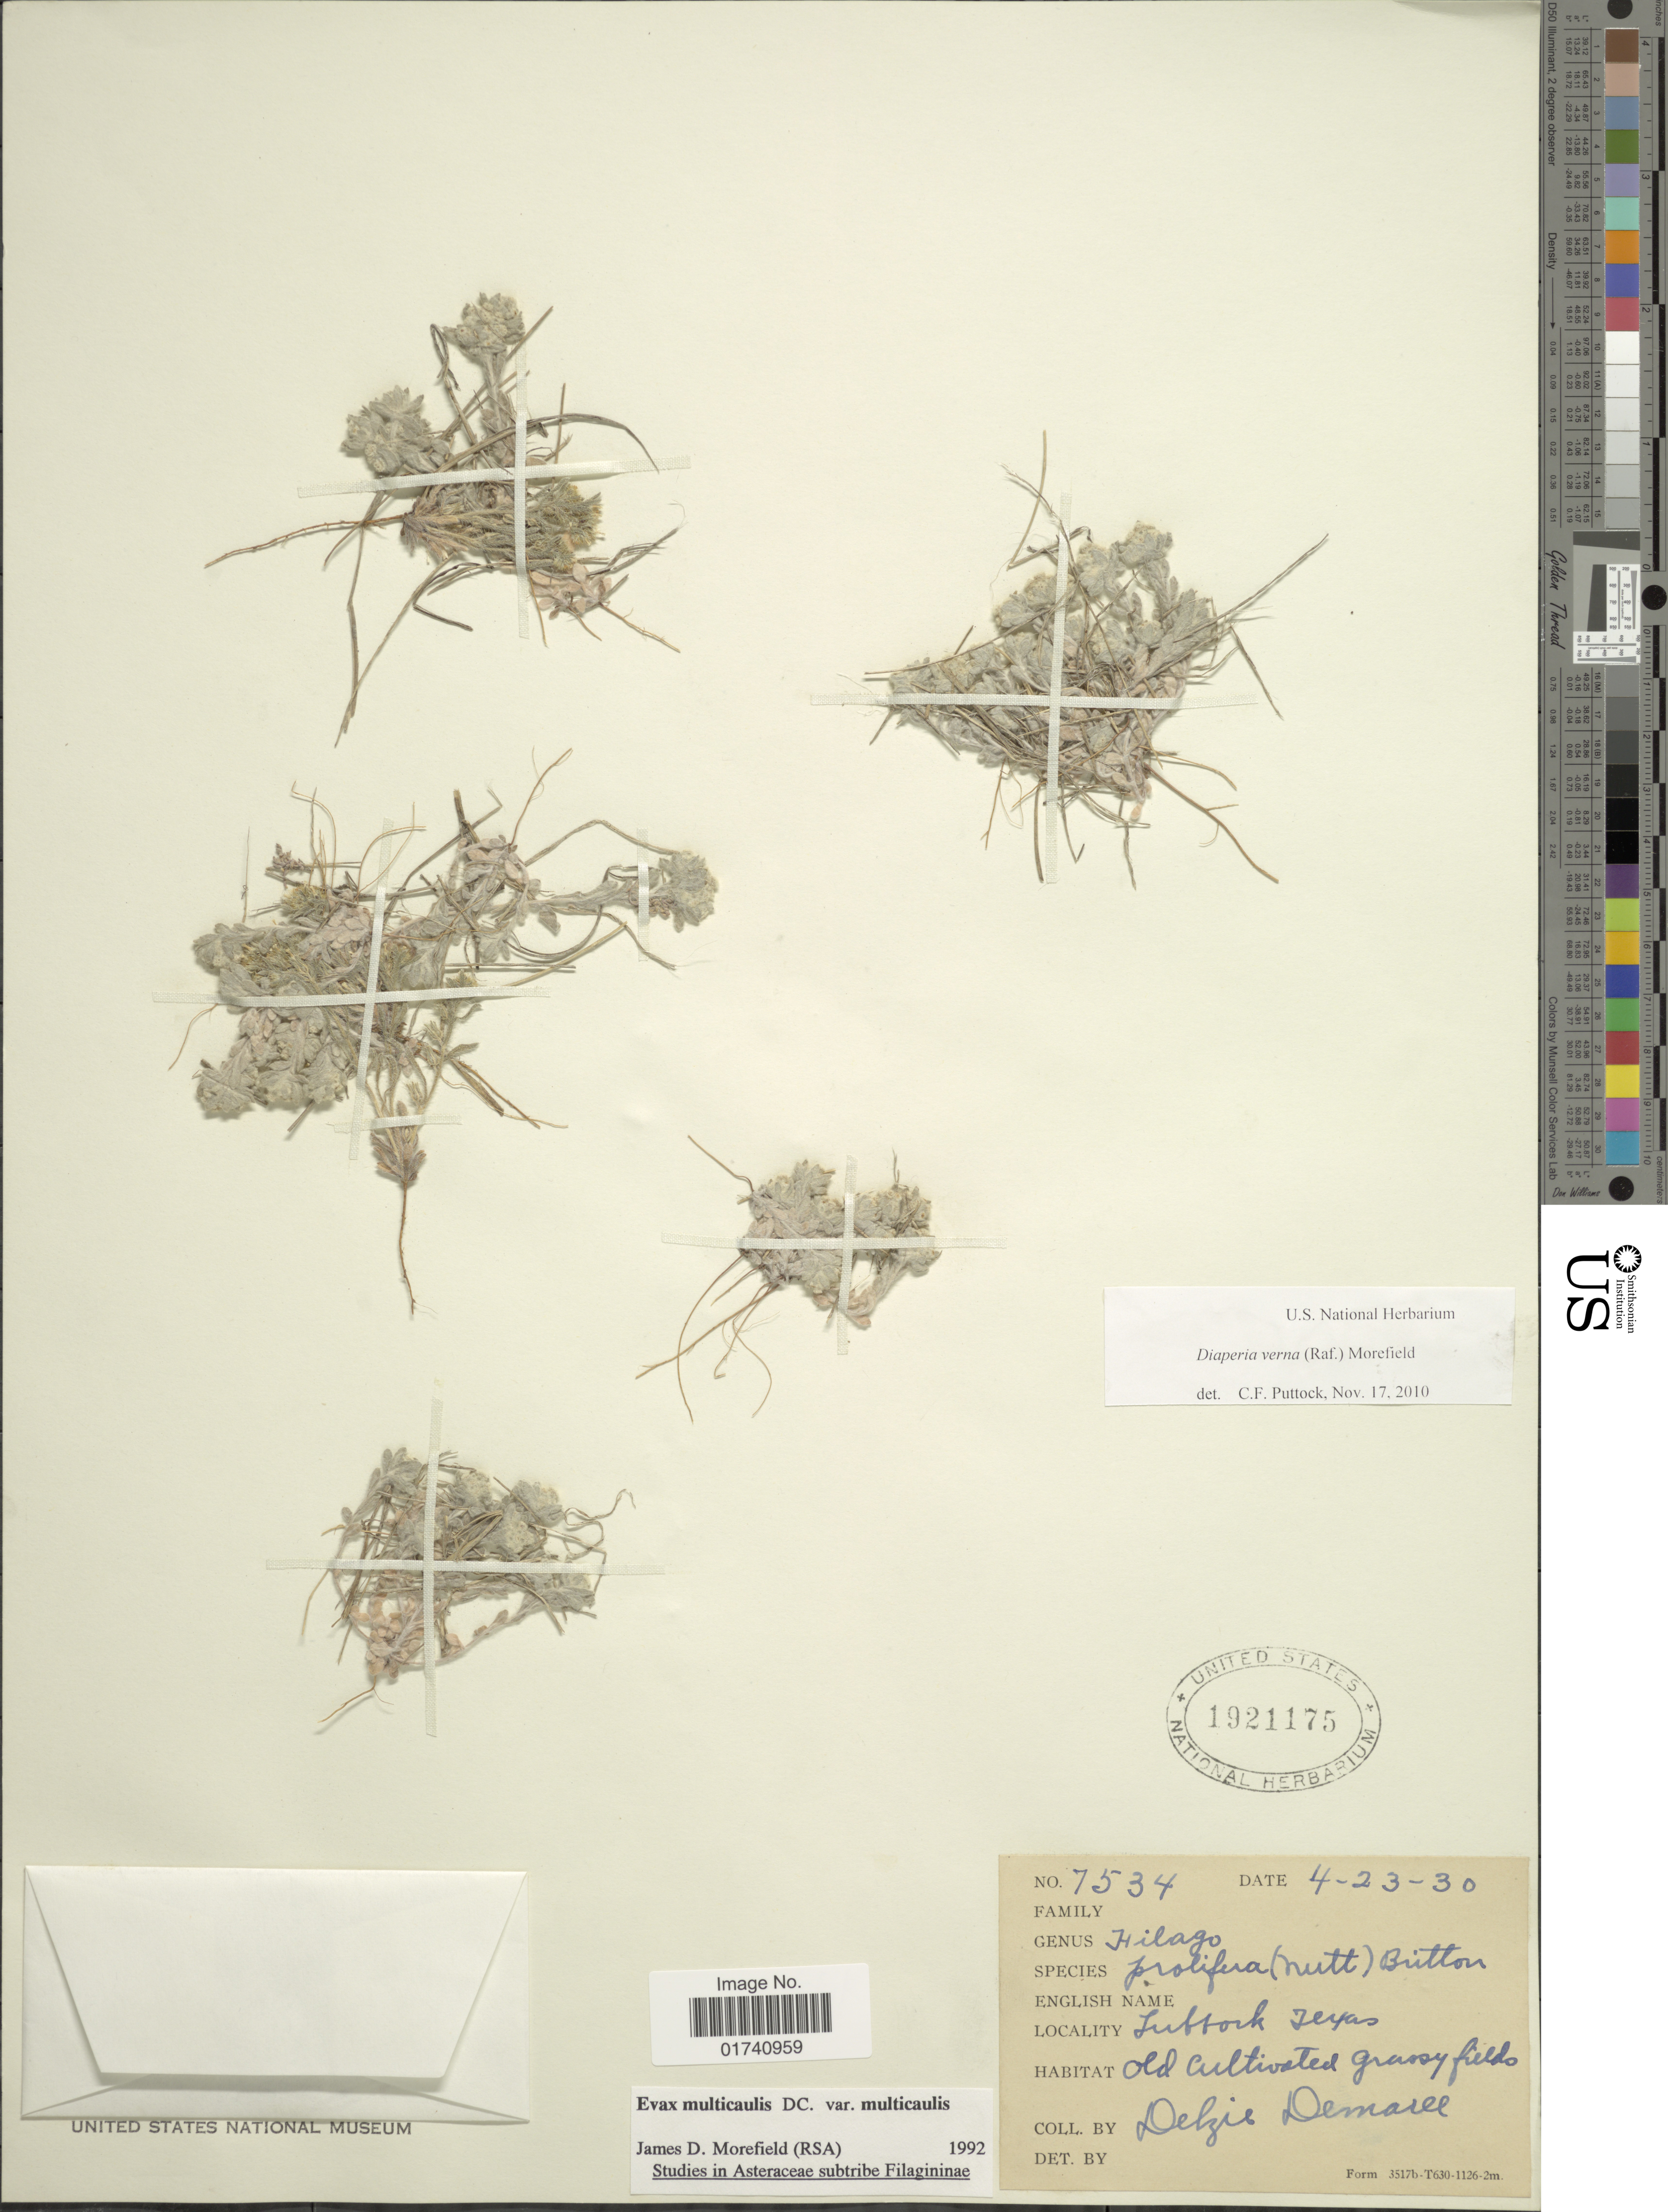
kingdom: Plantae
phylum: Tracheophyta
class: Magnoliopsida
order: Asterales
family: Asteraceae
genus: Diaperia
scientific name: Diaperia verna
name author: (Raf.) Morefield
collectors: D. Demaree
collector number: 7534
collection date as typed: Transcribed d/m/y: 23/4/30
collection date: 1930-04-23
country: United States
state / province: Texas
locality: Lubbock.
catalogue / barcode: US 1921175